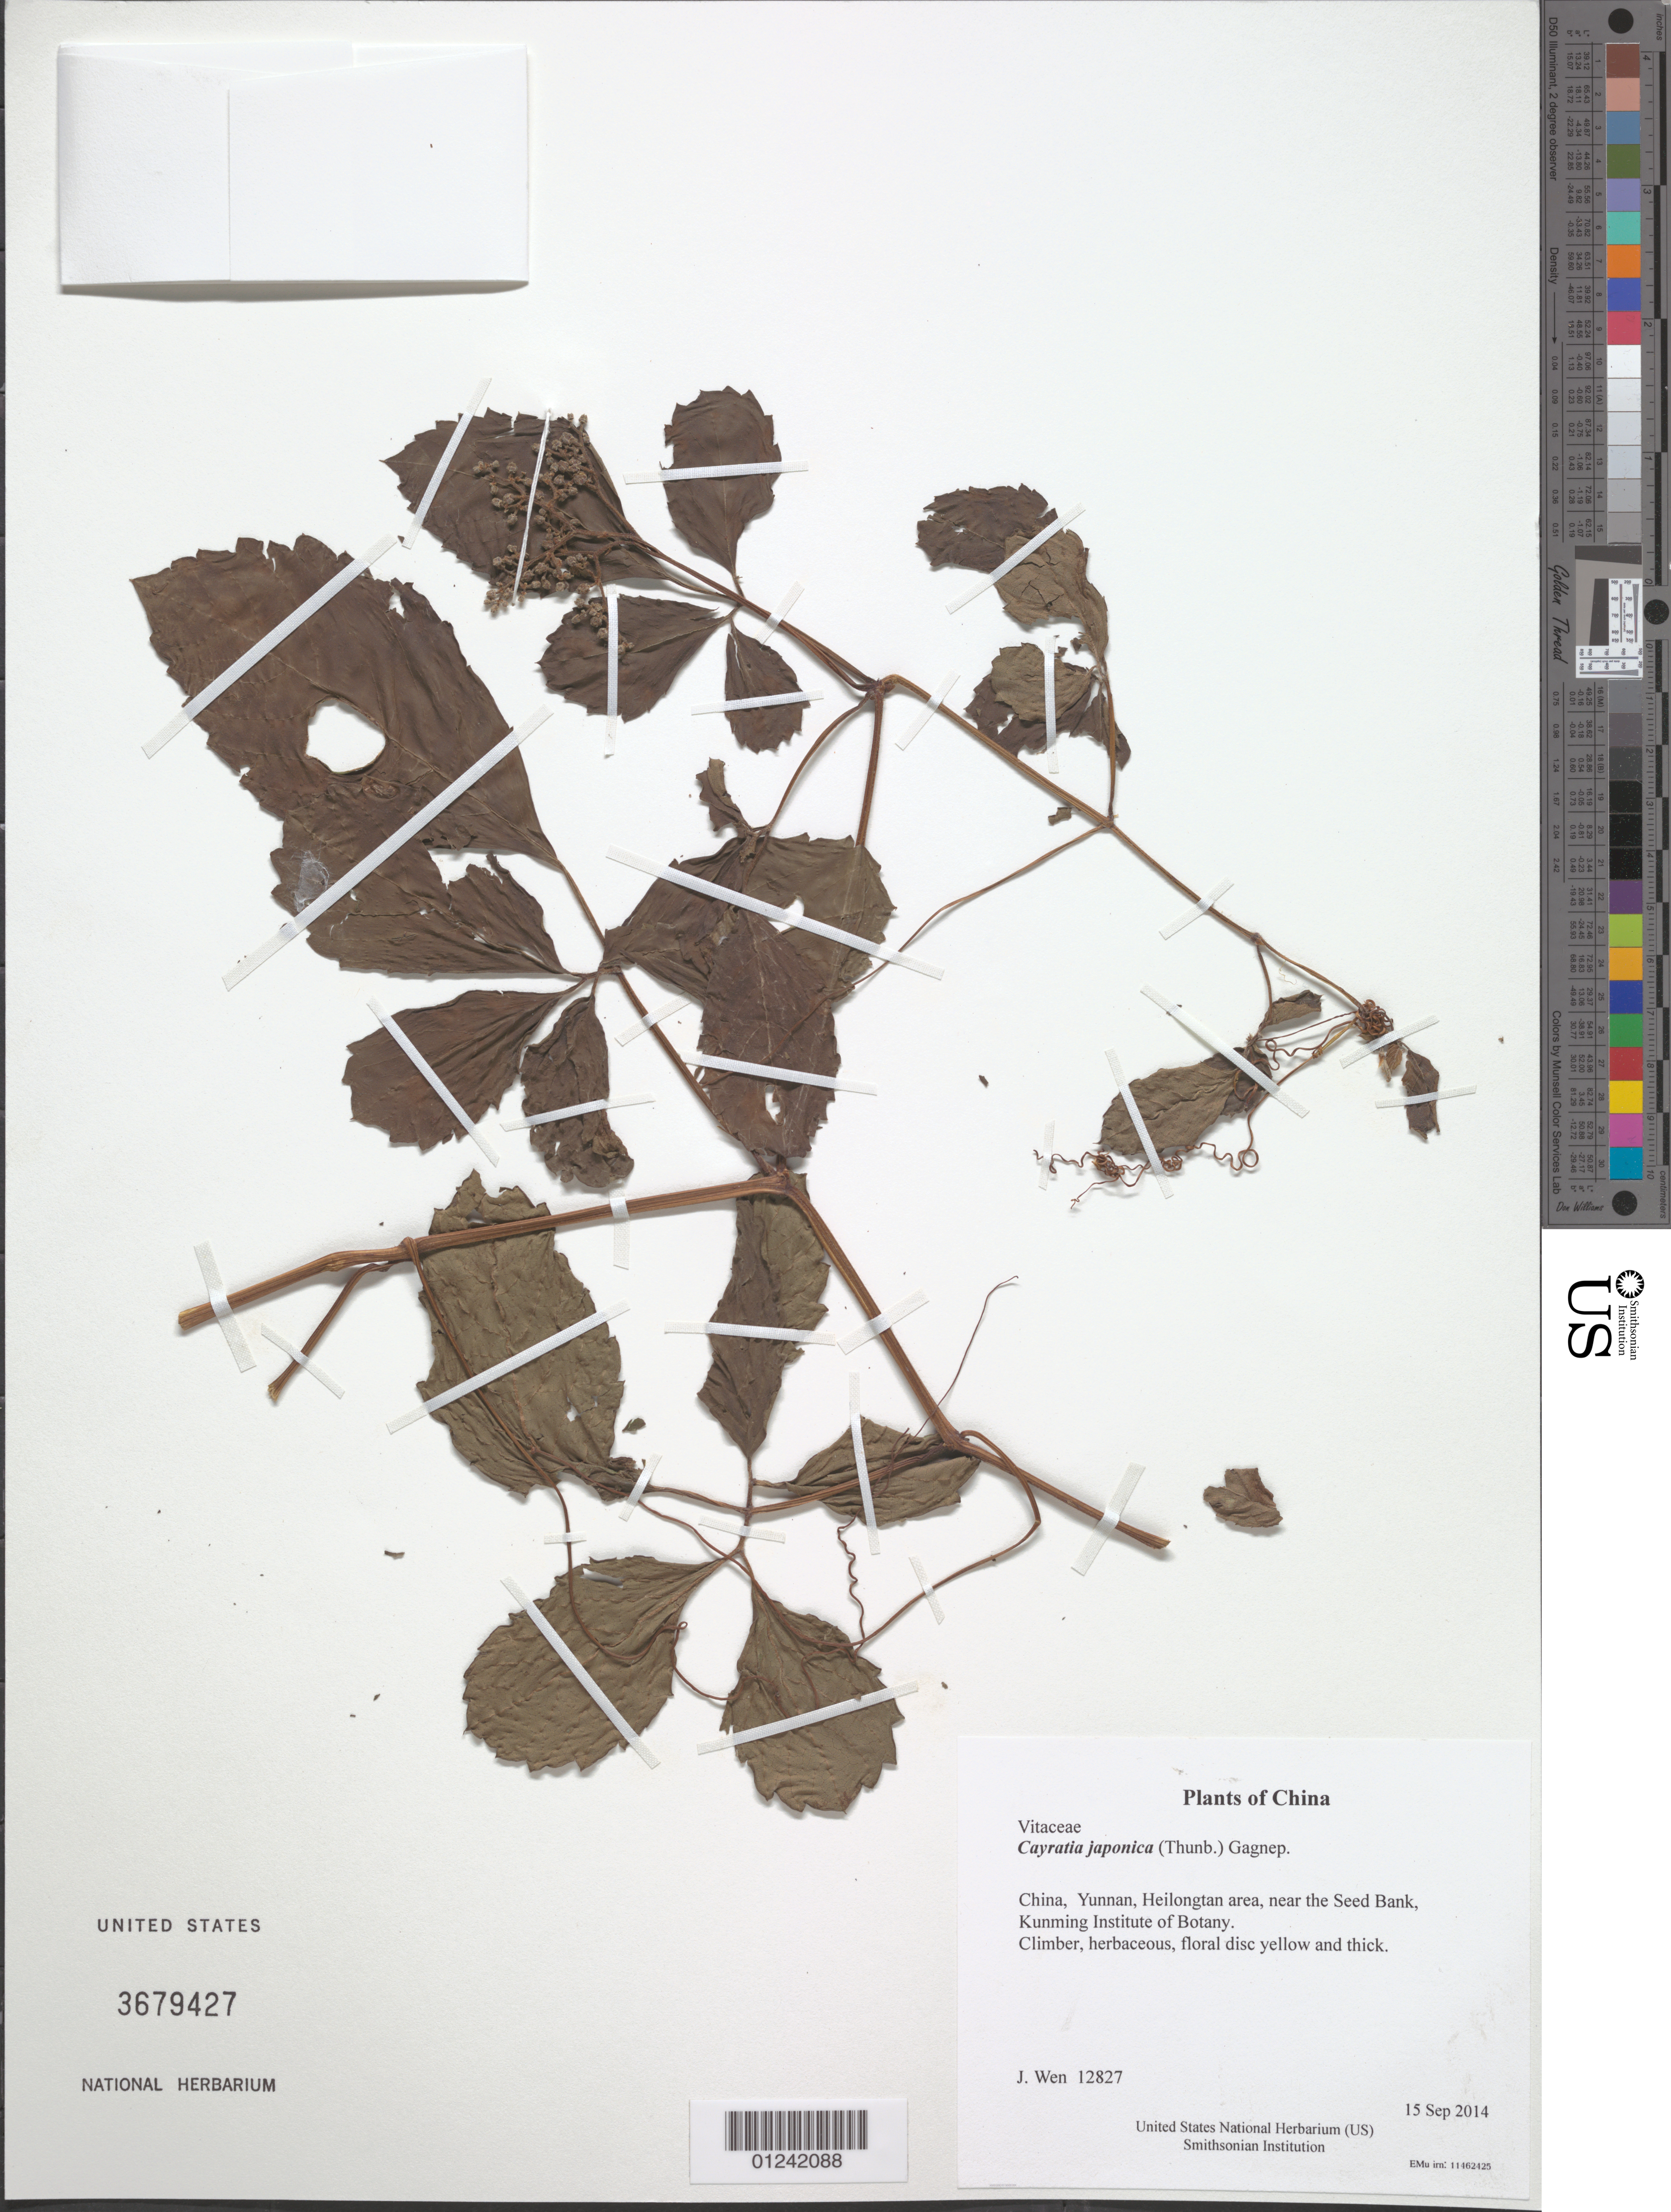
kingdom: Plantae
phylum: Tracheophyta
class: Magnoliopsida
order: Vitales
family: Vitaceae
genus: Causonis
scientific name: Causonis japonica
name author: (Thunb.) Raf.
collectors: J. Wen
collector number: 12827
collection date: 2014-09-15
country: China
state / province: Yunnan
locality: Heilongtan area, near the Seed Bank, Kunming Institute of Botany.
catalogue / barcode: US 3679427